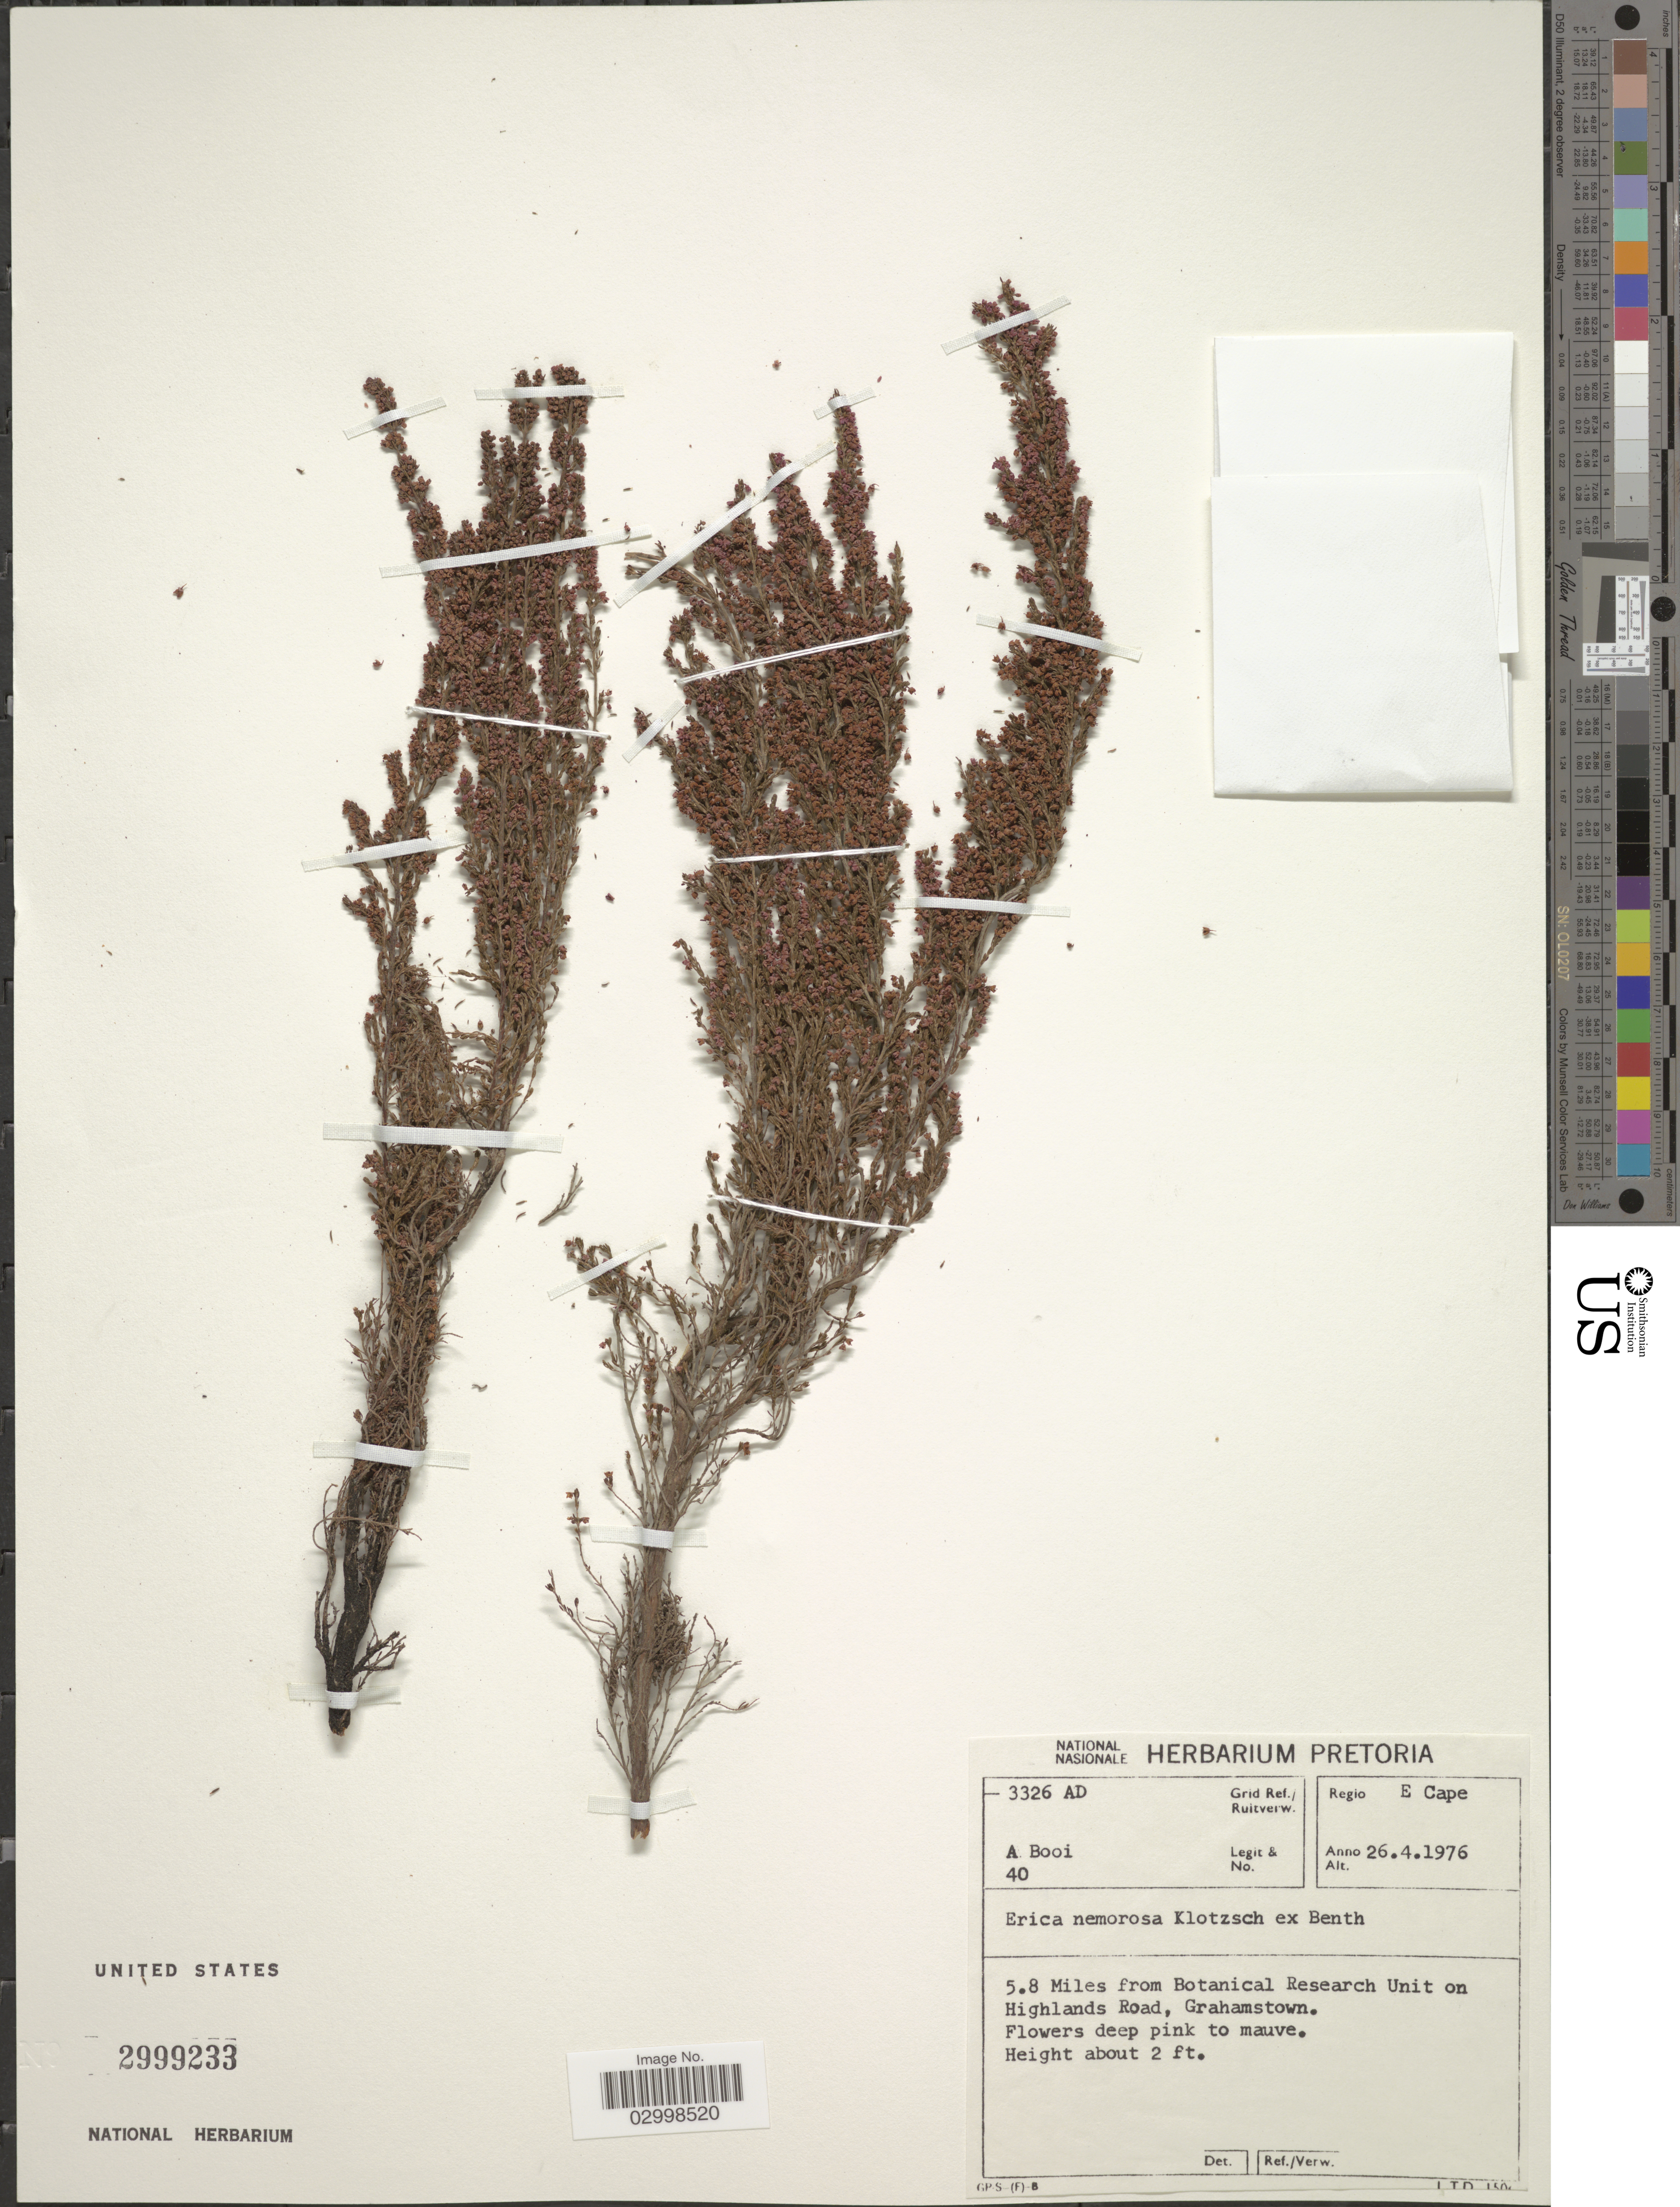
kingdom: Plantae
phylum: Tracheophyta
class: Magnoliopsida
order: Ericales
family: Ericaceae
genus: Erica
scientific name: Erica nemorosa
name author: Klotzsch ex Benth.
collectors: A. Booi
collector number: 40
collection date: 1976-04-26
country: South Africa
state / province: Eastern Cape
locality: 3326 AD Grid Ref. Regio E Cape, 5.8 Miles from Botanical Research Unit on Highlands Road, Grahamstown.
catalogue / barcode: US 2999233